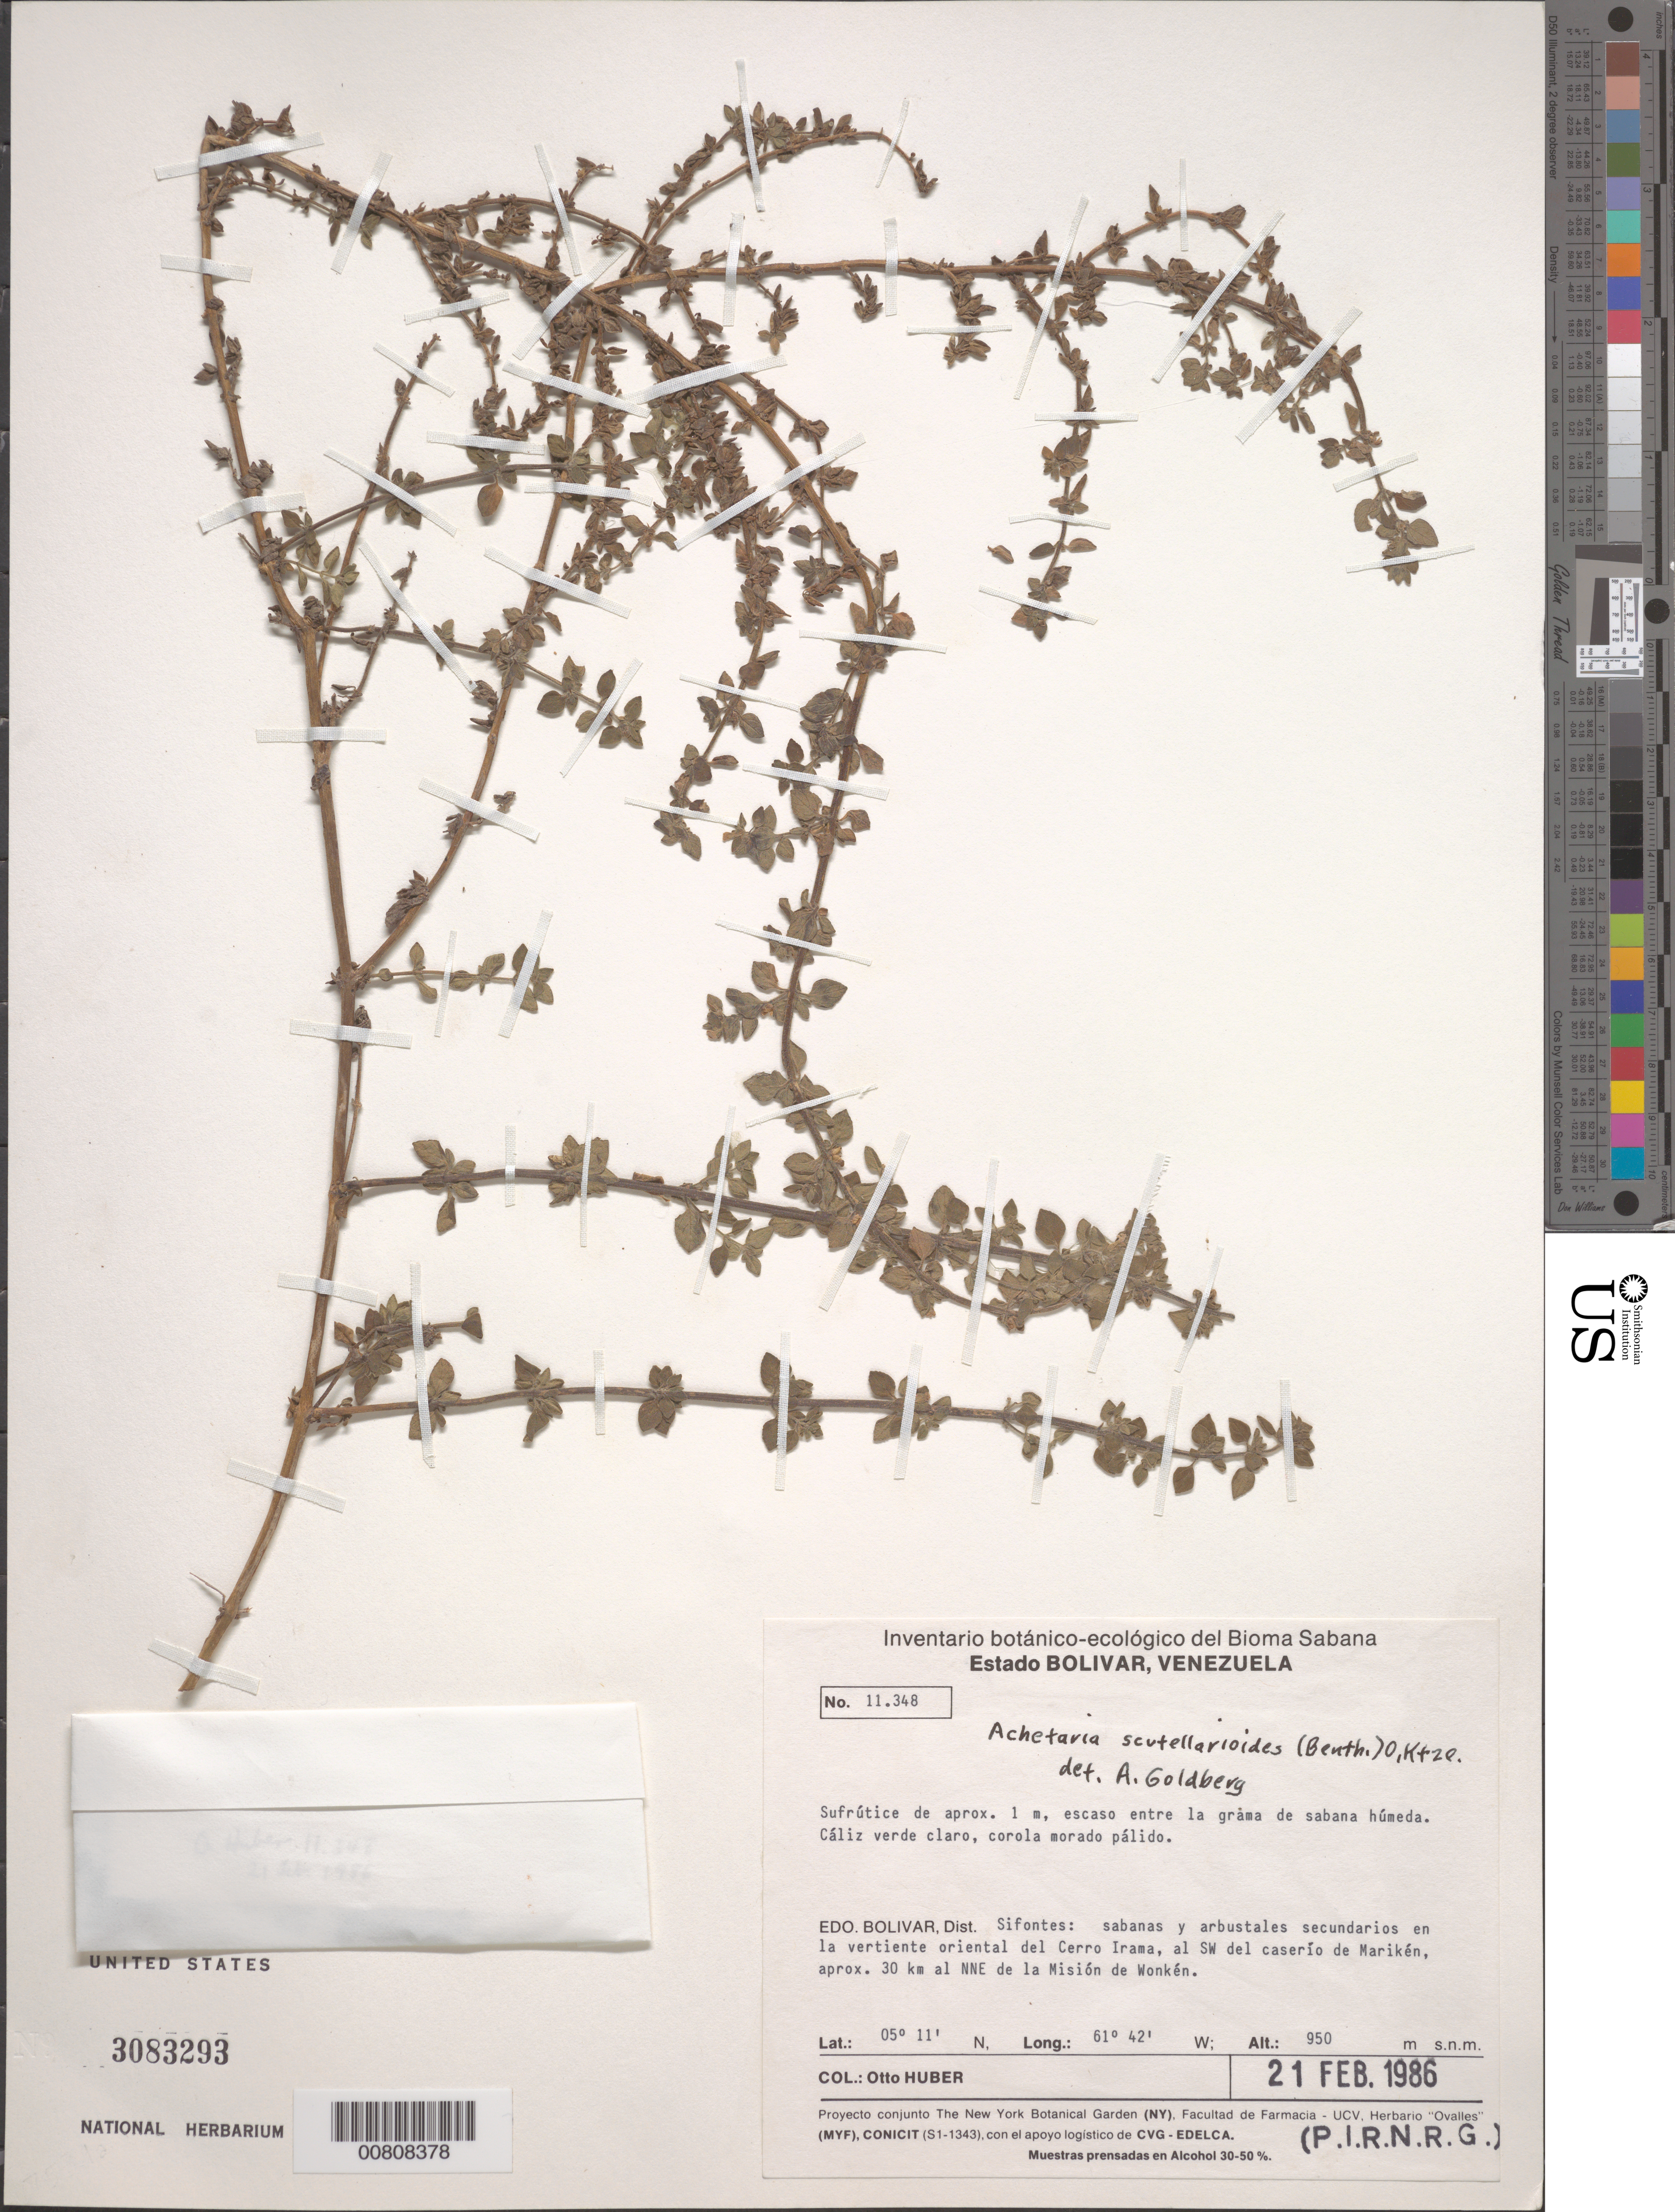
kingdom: Plantae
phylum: Tracheophyta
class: Magnoliopsida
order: Lamiales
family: Plantaginaceae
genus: Matourea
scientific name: Matourea scutellarioides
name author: (Benth.) Colletta & V.C. Souza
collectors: O. Huber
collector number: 11348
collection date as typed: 21-Feb-86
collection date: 1986-02-21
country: Venezuela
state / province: Bolívar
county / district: Sifontes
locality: Cerro Irama, SW of Marikén, 30 km NNE of Misión de Wonkén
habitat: Entre la grama de sabana humeda. Sabanas y arbustales secundarios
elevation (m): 950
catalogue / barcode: US 3083293